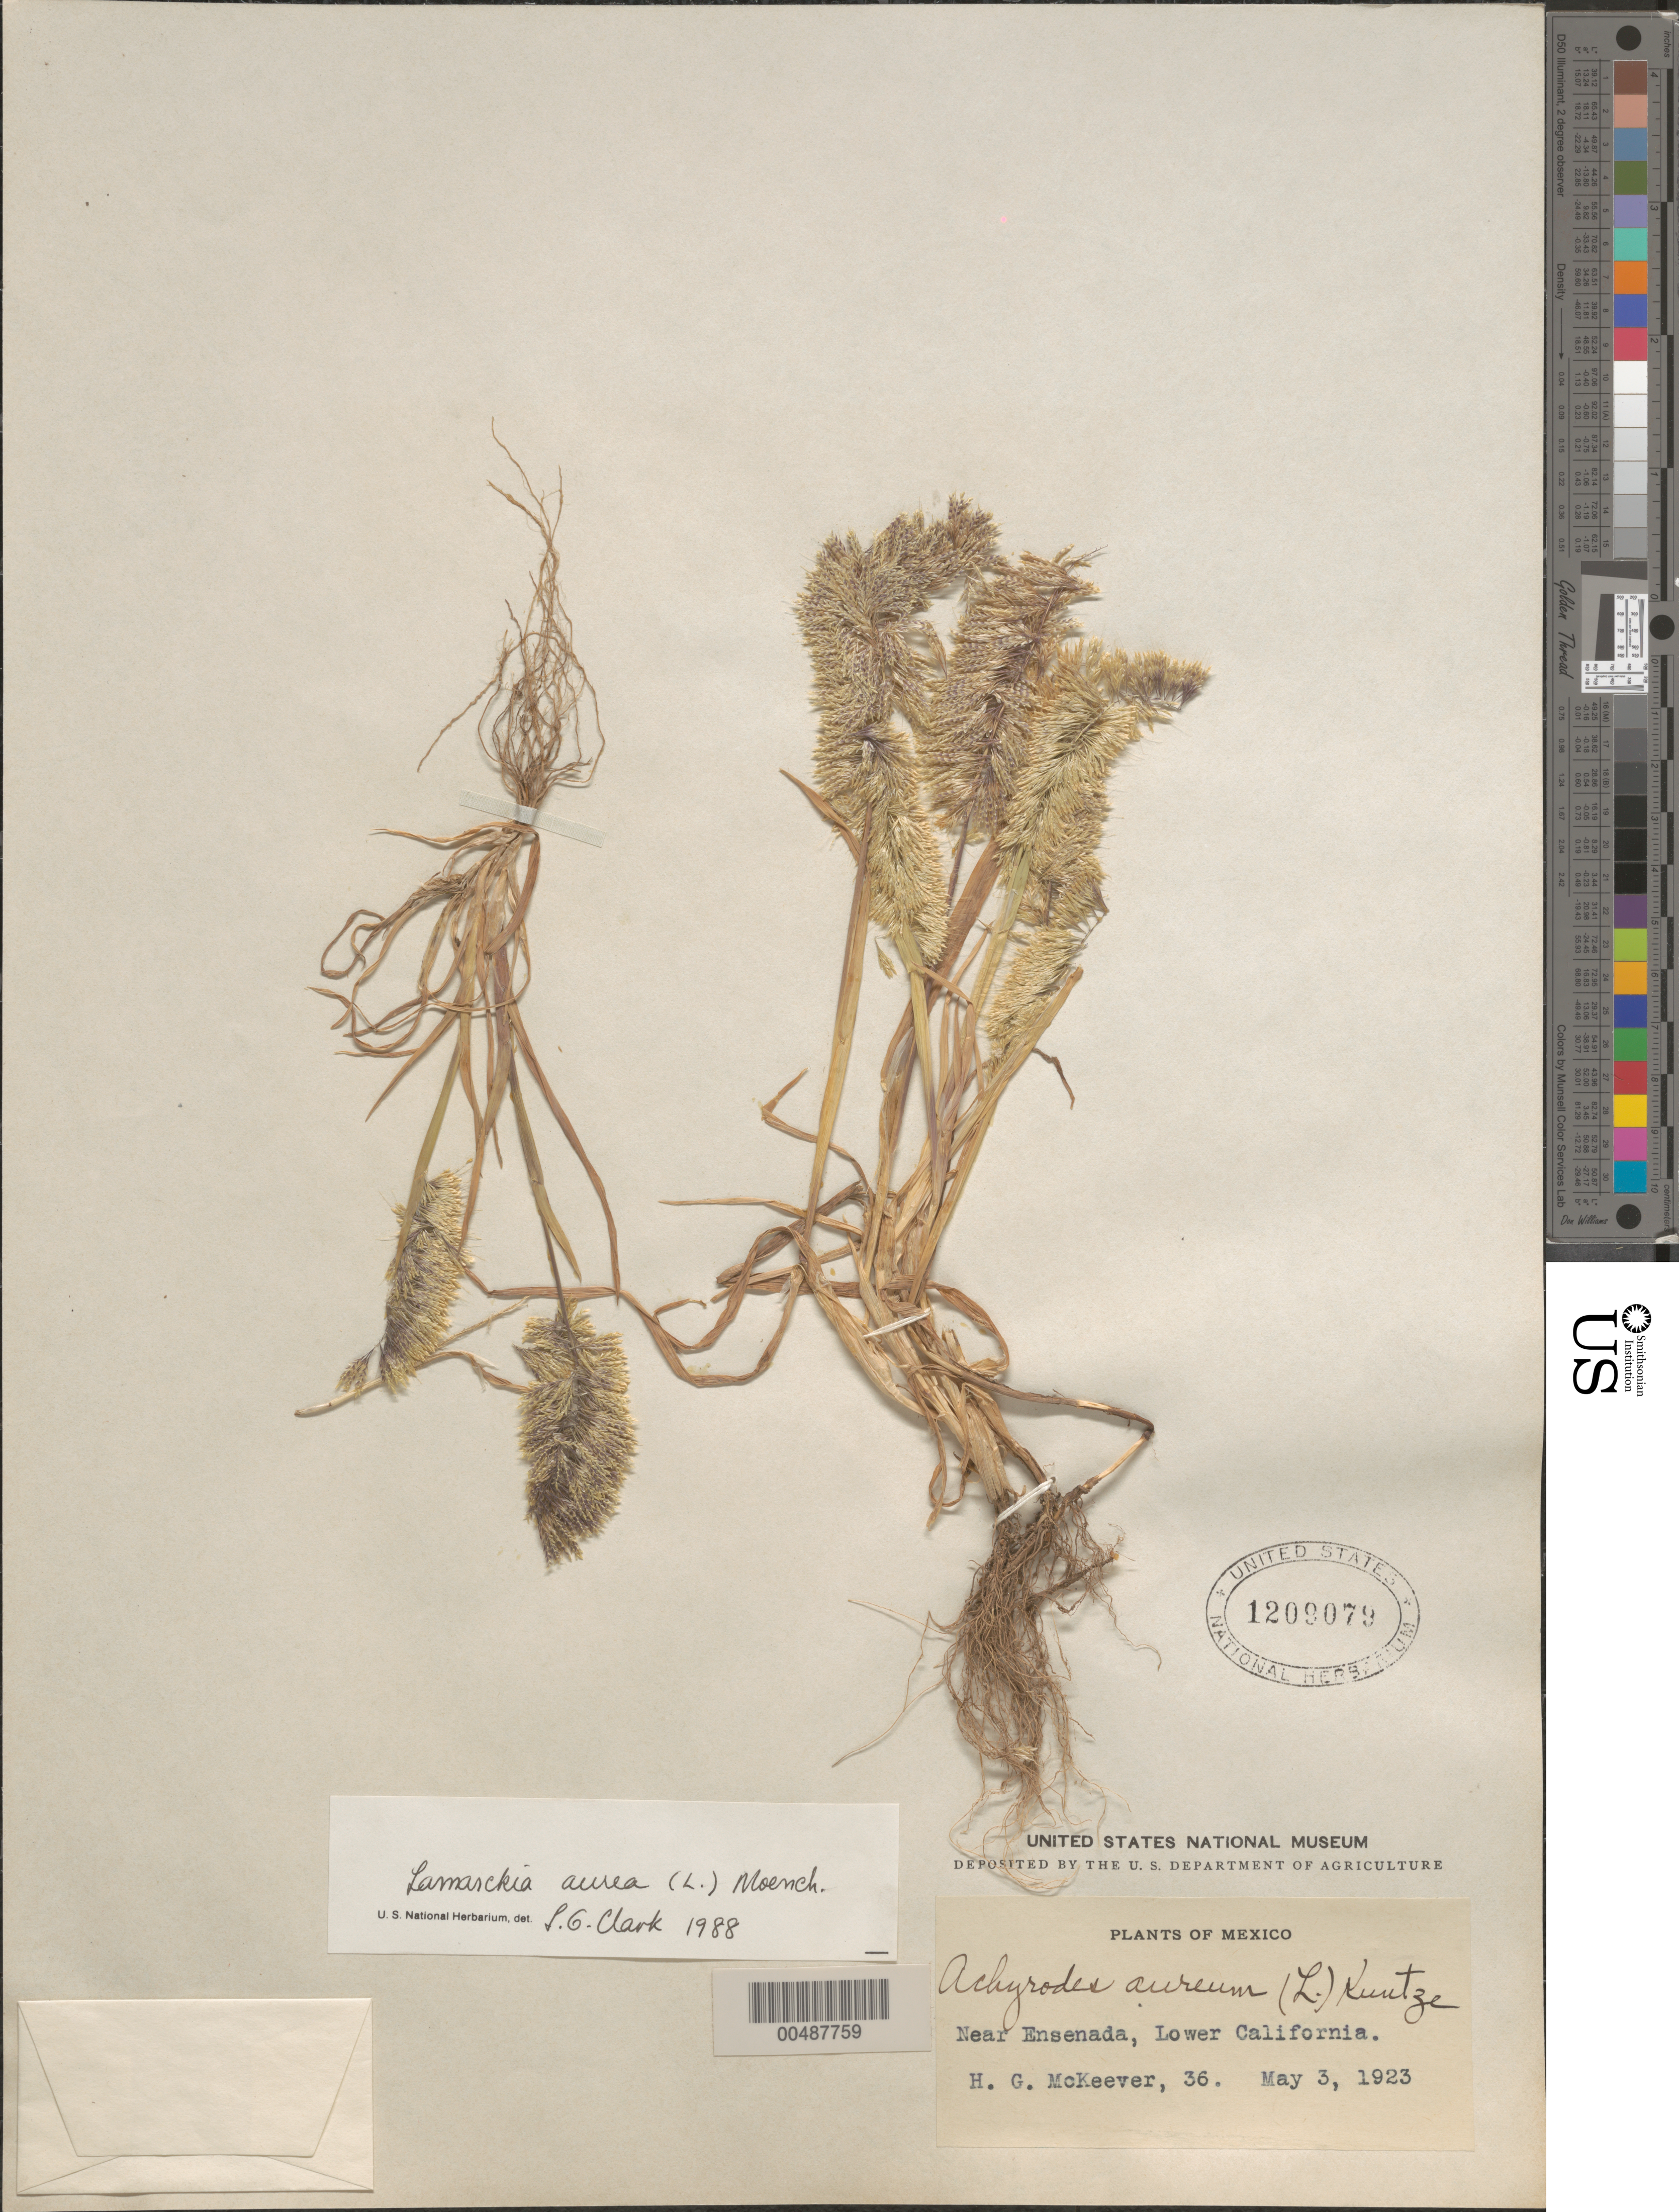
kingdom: Plantae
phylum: Tracheophyta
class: Liliopsida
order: Poales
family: Poaceae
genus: Lamarckia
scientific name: Lamarckia aurea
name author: (L.) Moench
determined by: Clark, S. G.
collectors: H. McKeever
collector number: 36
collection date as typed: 3 May 1923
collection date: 1923-05-03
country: Mexico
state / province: Baja California Norte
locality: Near Ensenada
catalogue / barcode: US 1209079